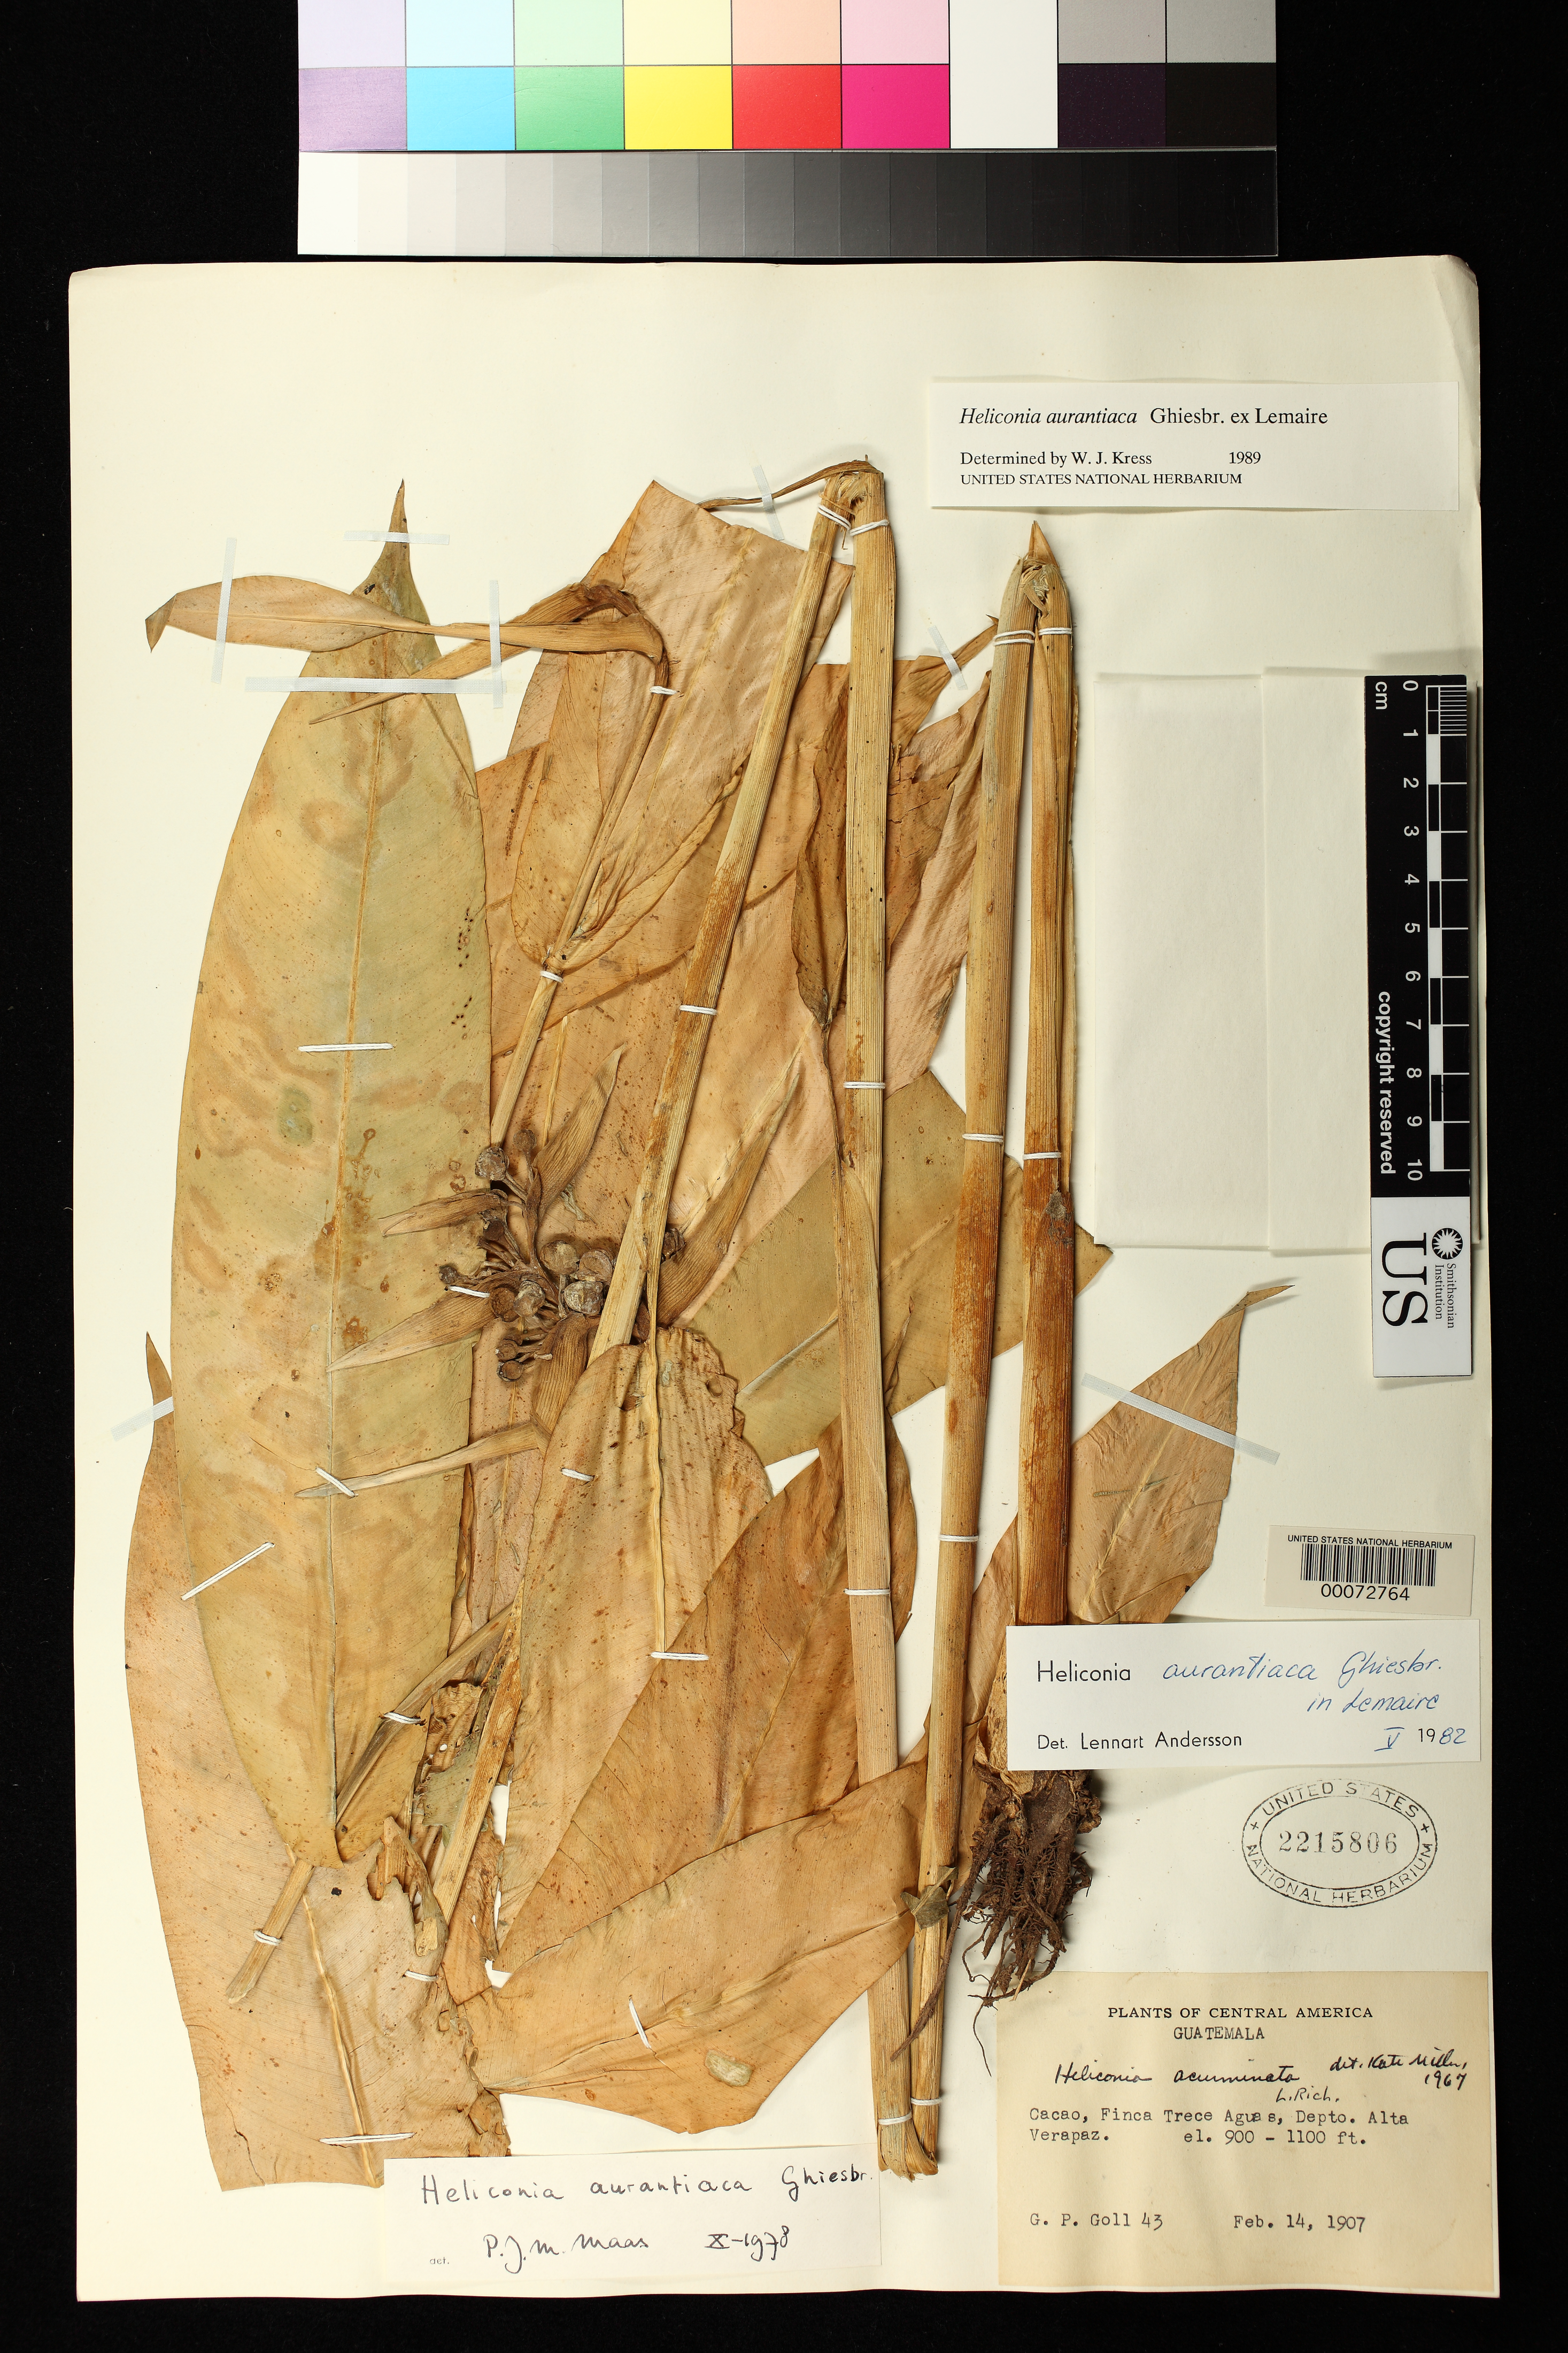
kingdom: Plantae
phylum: Tracheophyta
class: Liliopsida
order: Zingiberales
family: Heliconiaceae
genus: Heliconia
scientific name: Heliconia aurantiaca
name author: Ghiesbr. ex Lem.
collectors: G. Goll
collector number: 43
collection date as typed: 14 Feb 1907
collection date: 1907-02-14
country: Guatemala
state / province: Alta Verapaz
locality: Cacao, Finca Trece Aguas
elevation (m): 274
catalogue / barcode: US 2215806